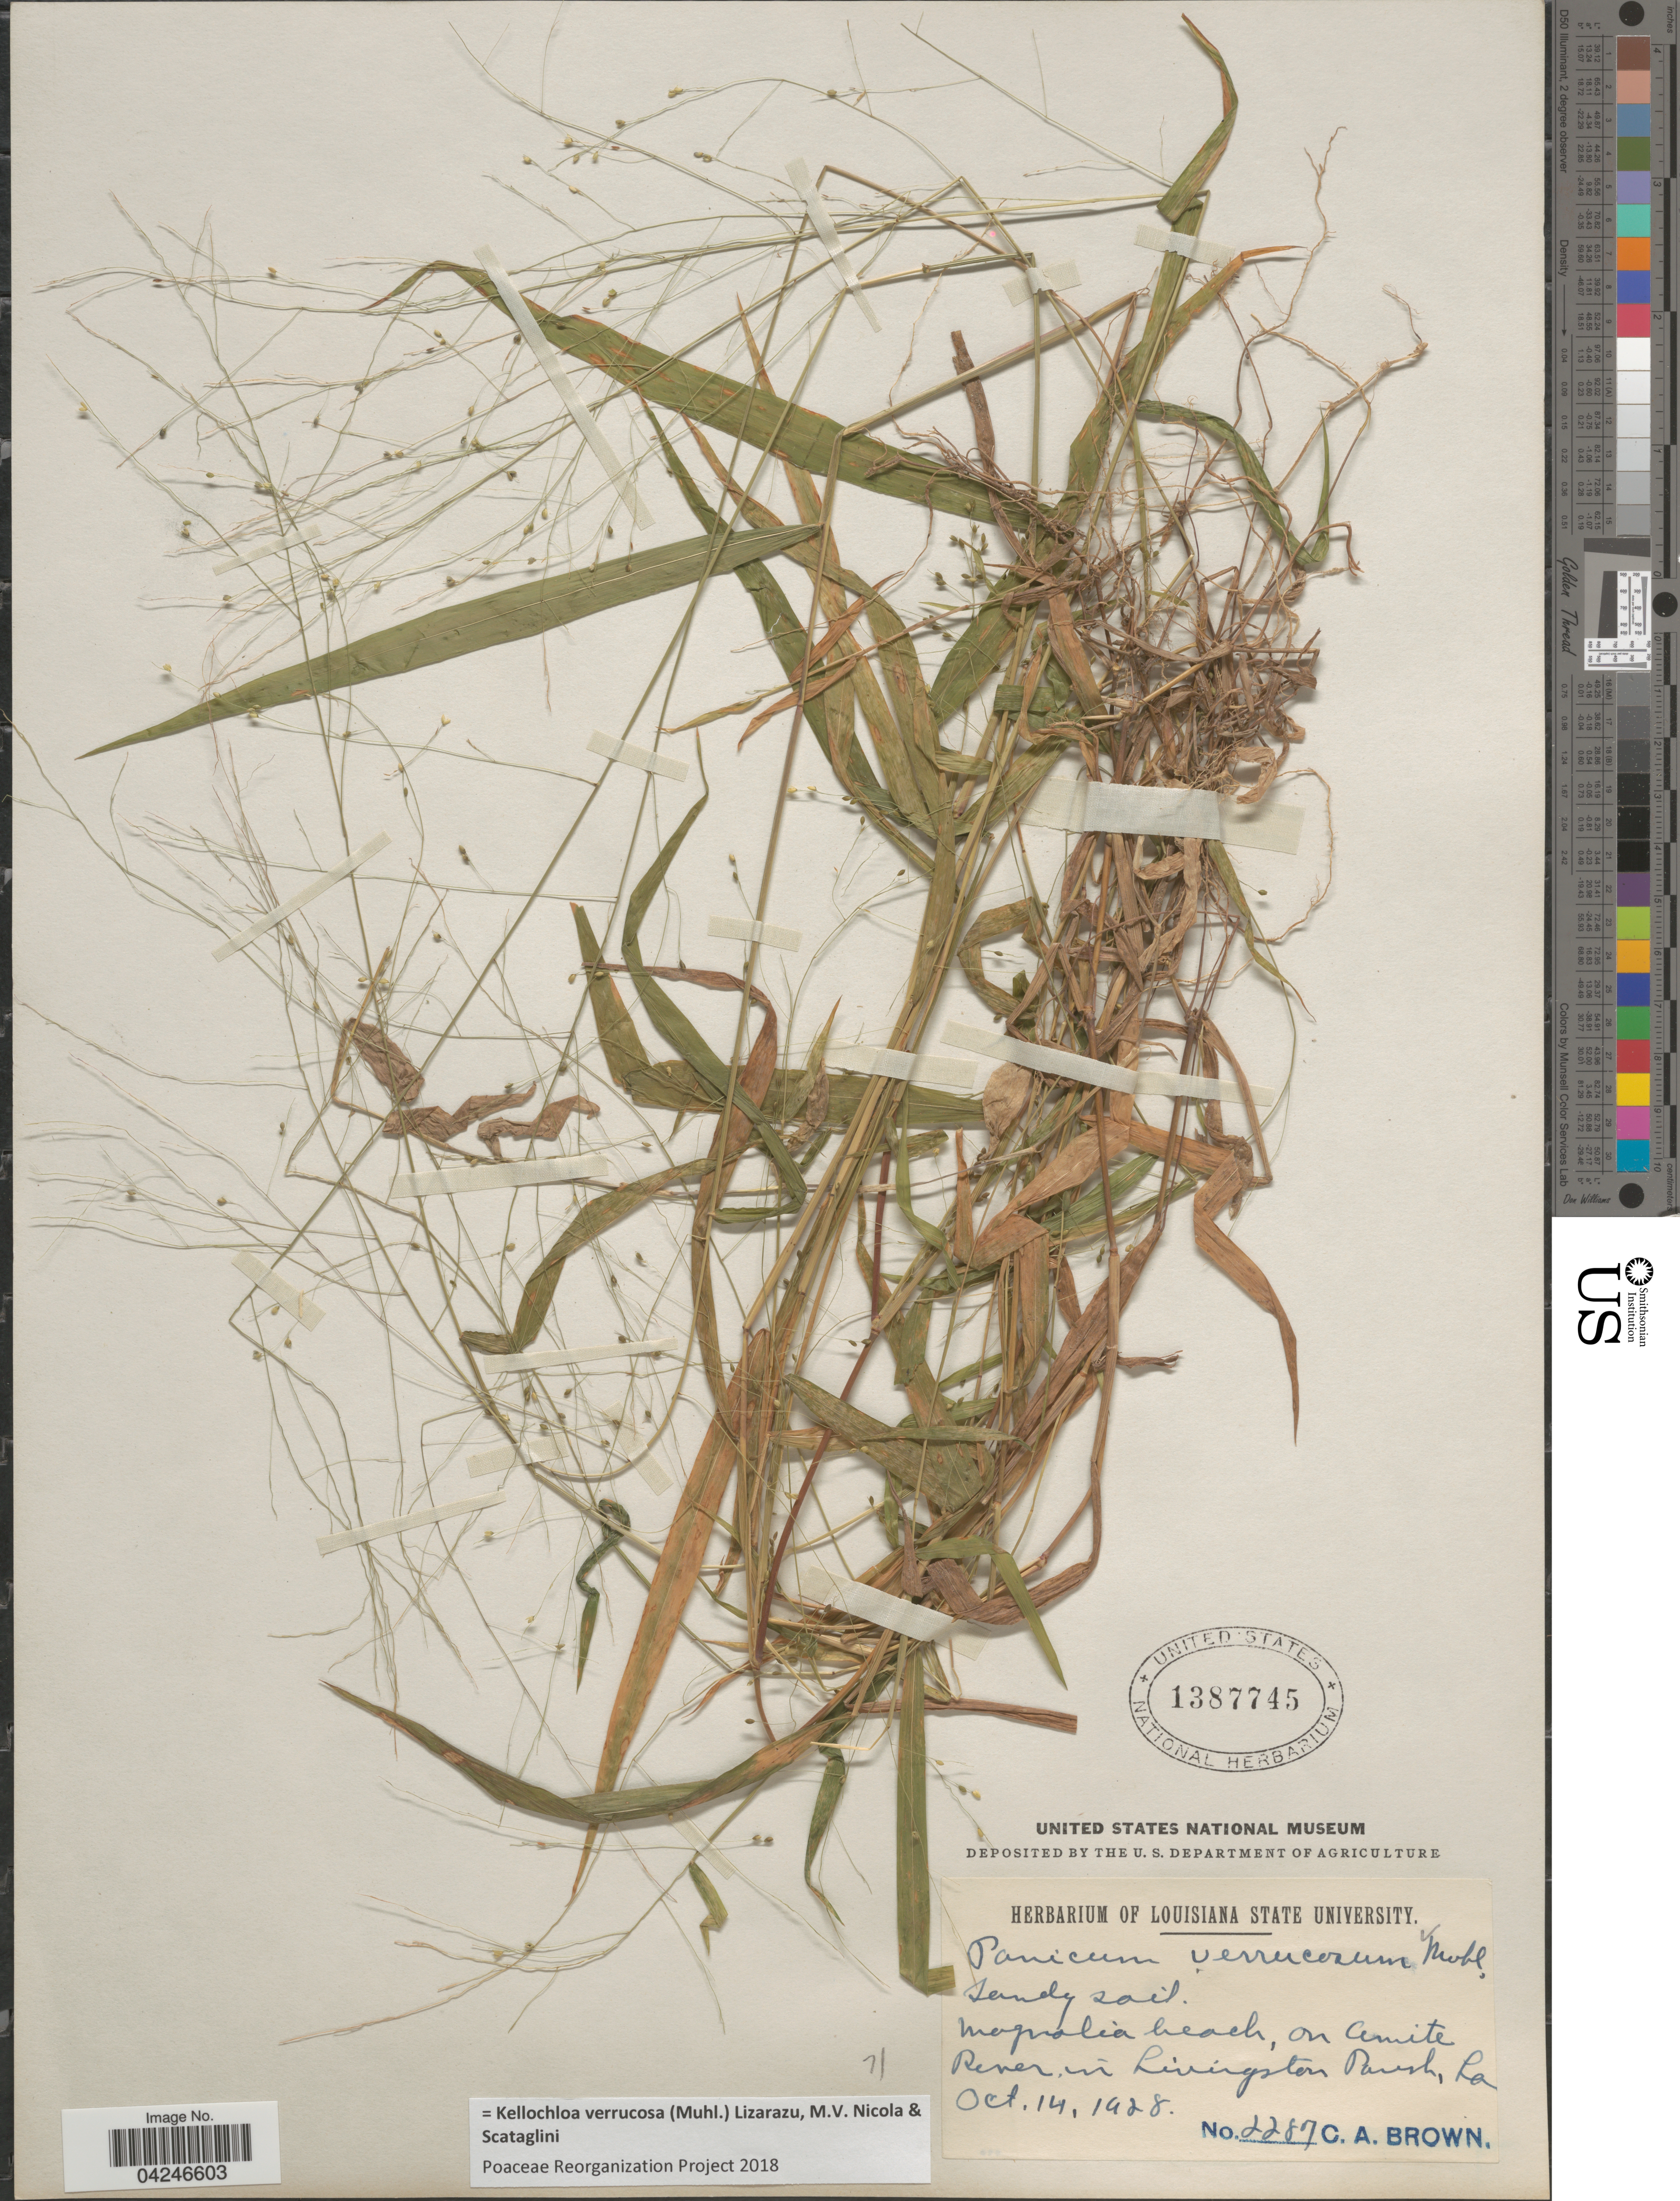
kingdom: Plantae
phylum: Tracheophyta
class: Liliopsida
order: Poales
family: Poaceae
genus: Kellochloa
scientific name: Kellochloa verrucosa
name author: (Muhl.) Lizarazu et al.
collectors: C. A. Brown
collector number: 2287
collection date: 1928-10-14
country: United States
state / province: Louisiana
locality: Magnolia beach, on Amite River, in Livingston Ranch.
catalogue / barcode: US 1387745